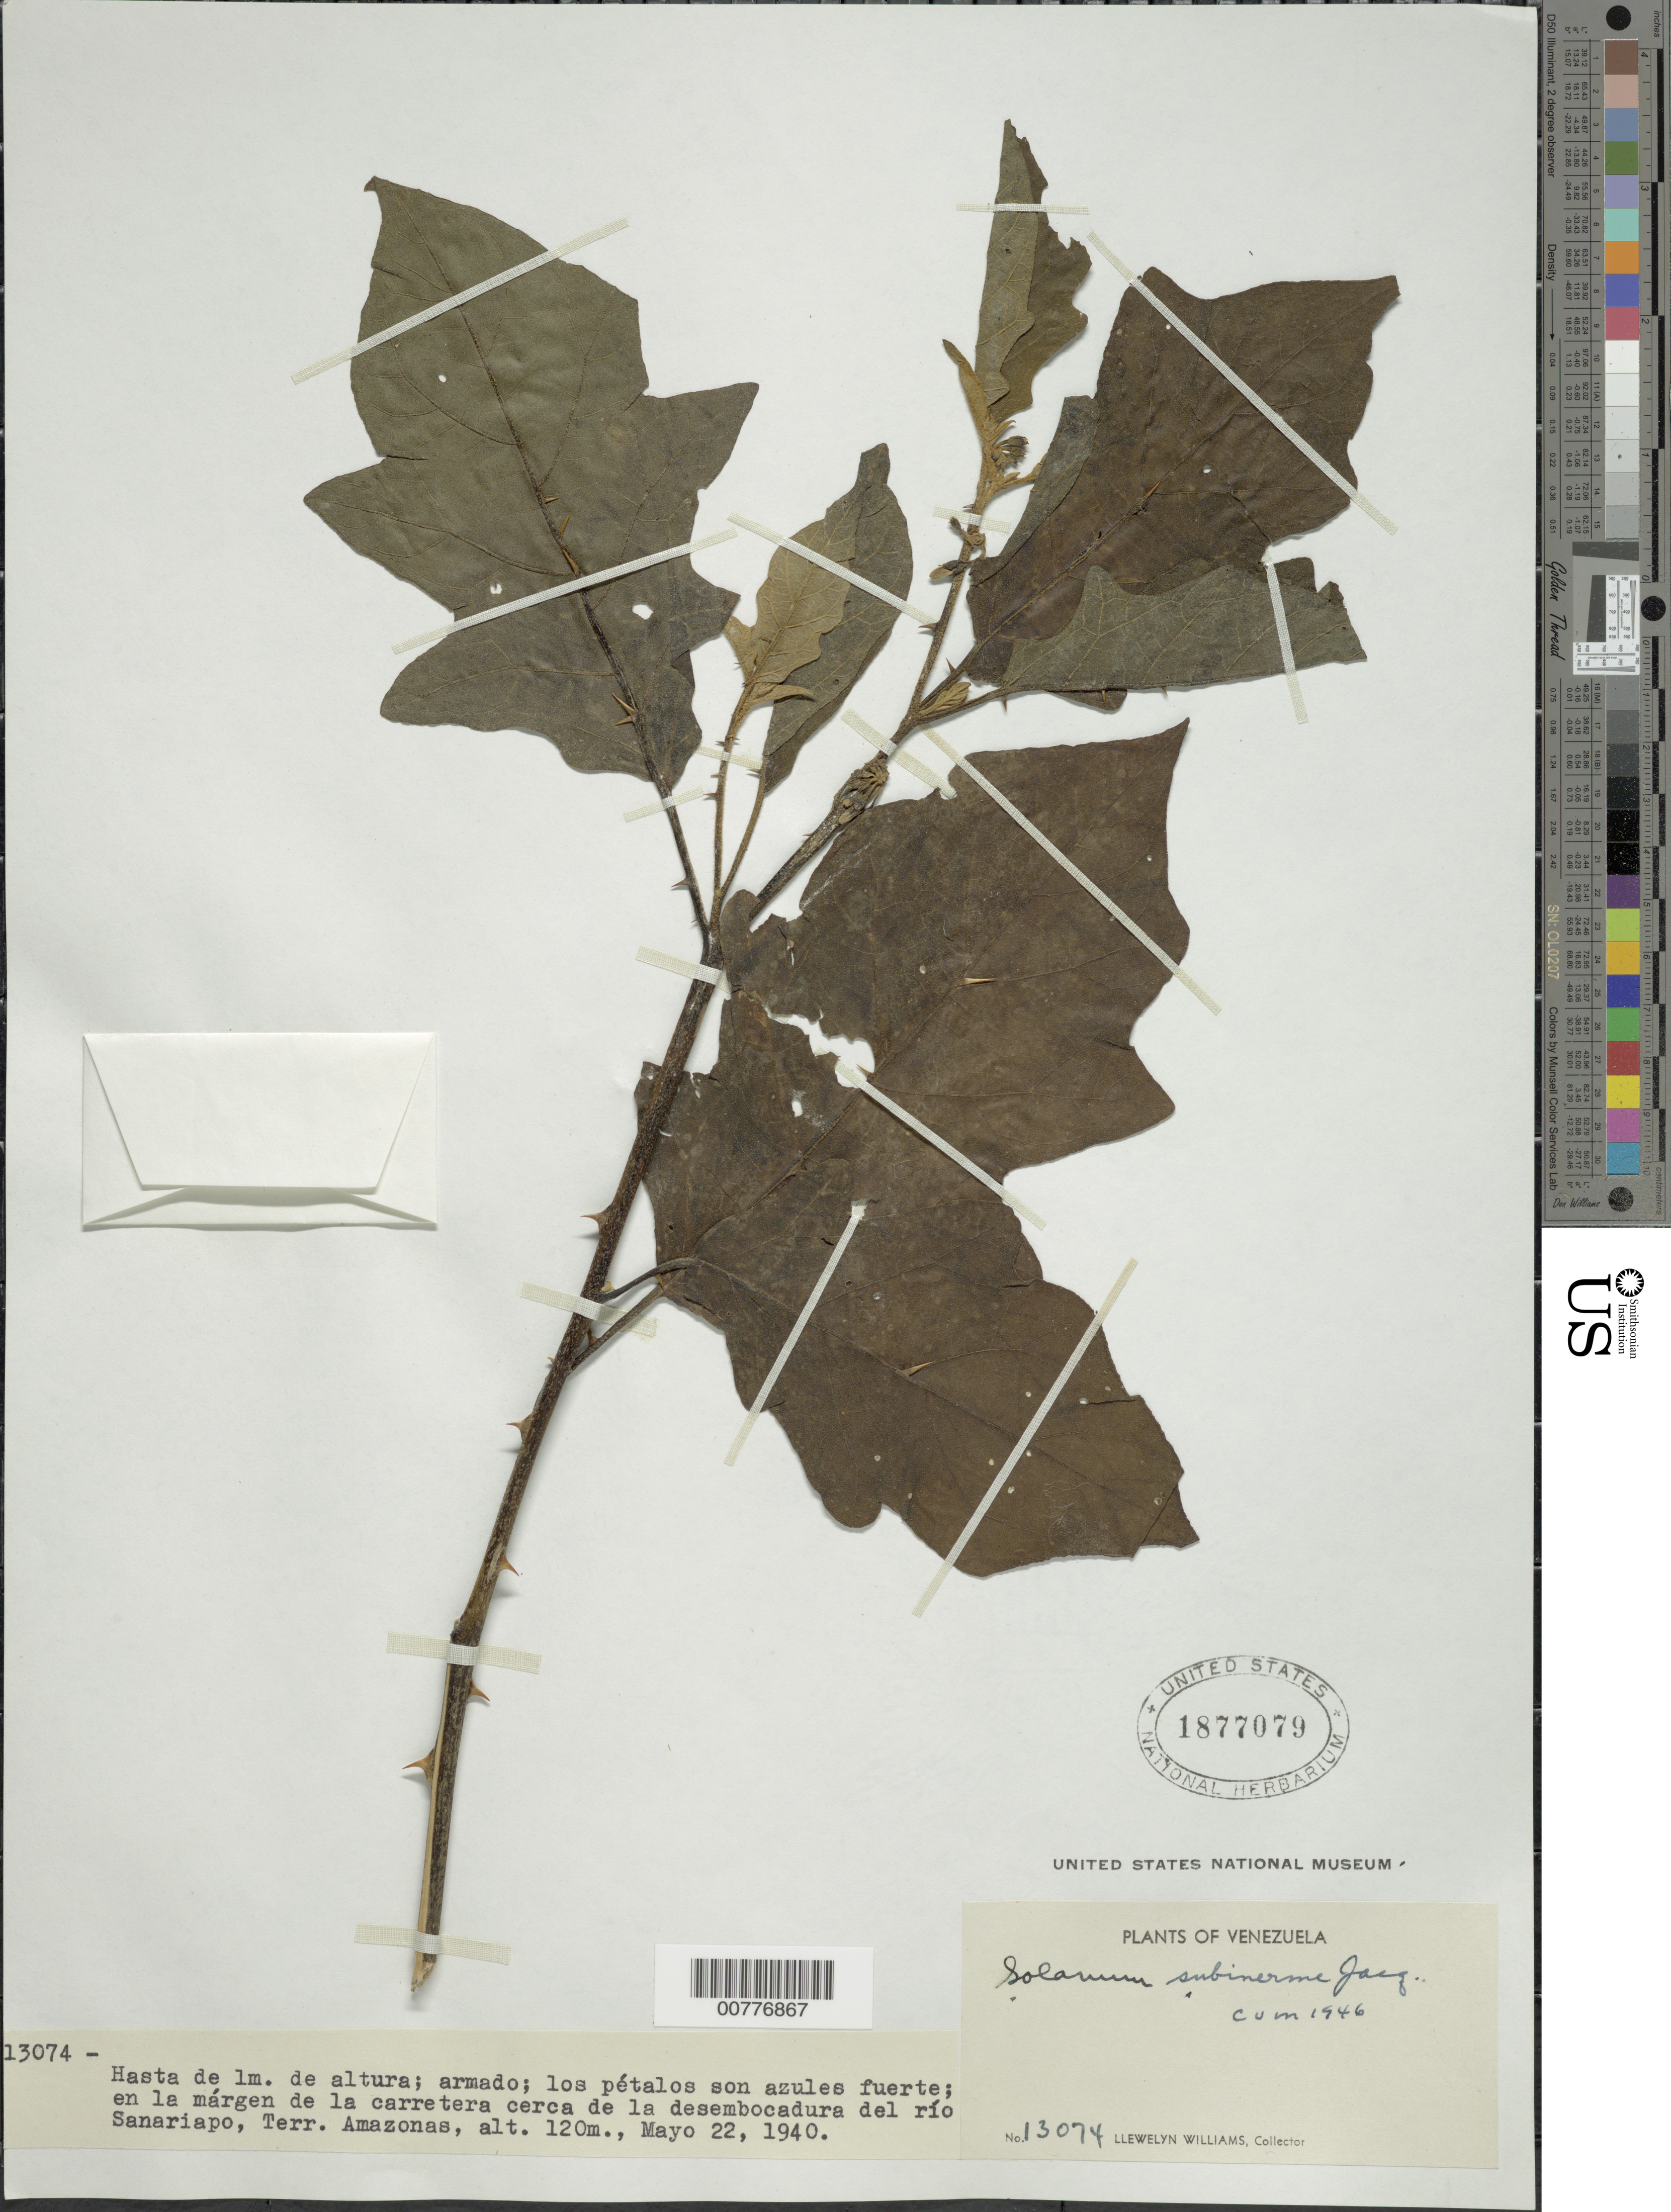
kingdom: Plantae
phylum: Tracheophyta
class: Magnoliopsida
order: Solanales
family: Solanaceae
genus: Solanum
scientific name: Solanum subinerme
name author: Jacq.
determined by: Morton, C. V.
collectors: L. Williams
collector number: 13074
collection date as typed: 5 May 1940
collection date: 1940-05-05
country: Venezuela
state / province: Amazonas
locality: Río Sanariapo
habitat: Along road around mouth of river.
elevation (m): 120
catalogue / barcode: US 1877079